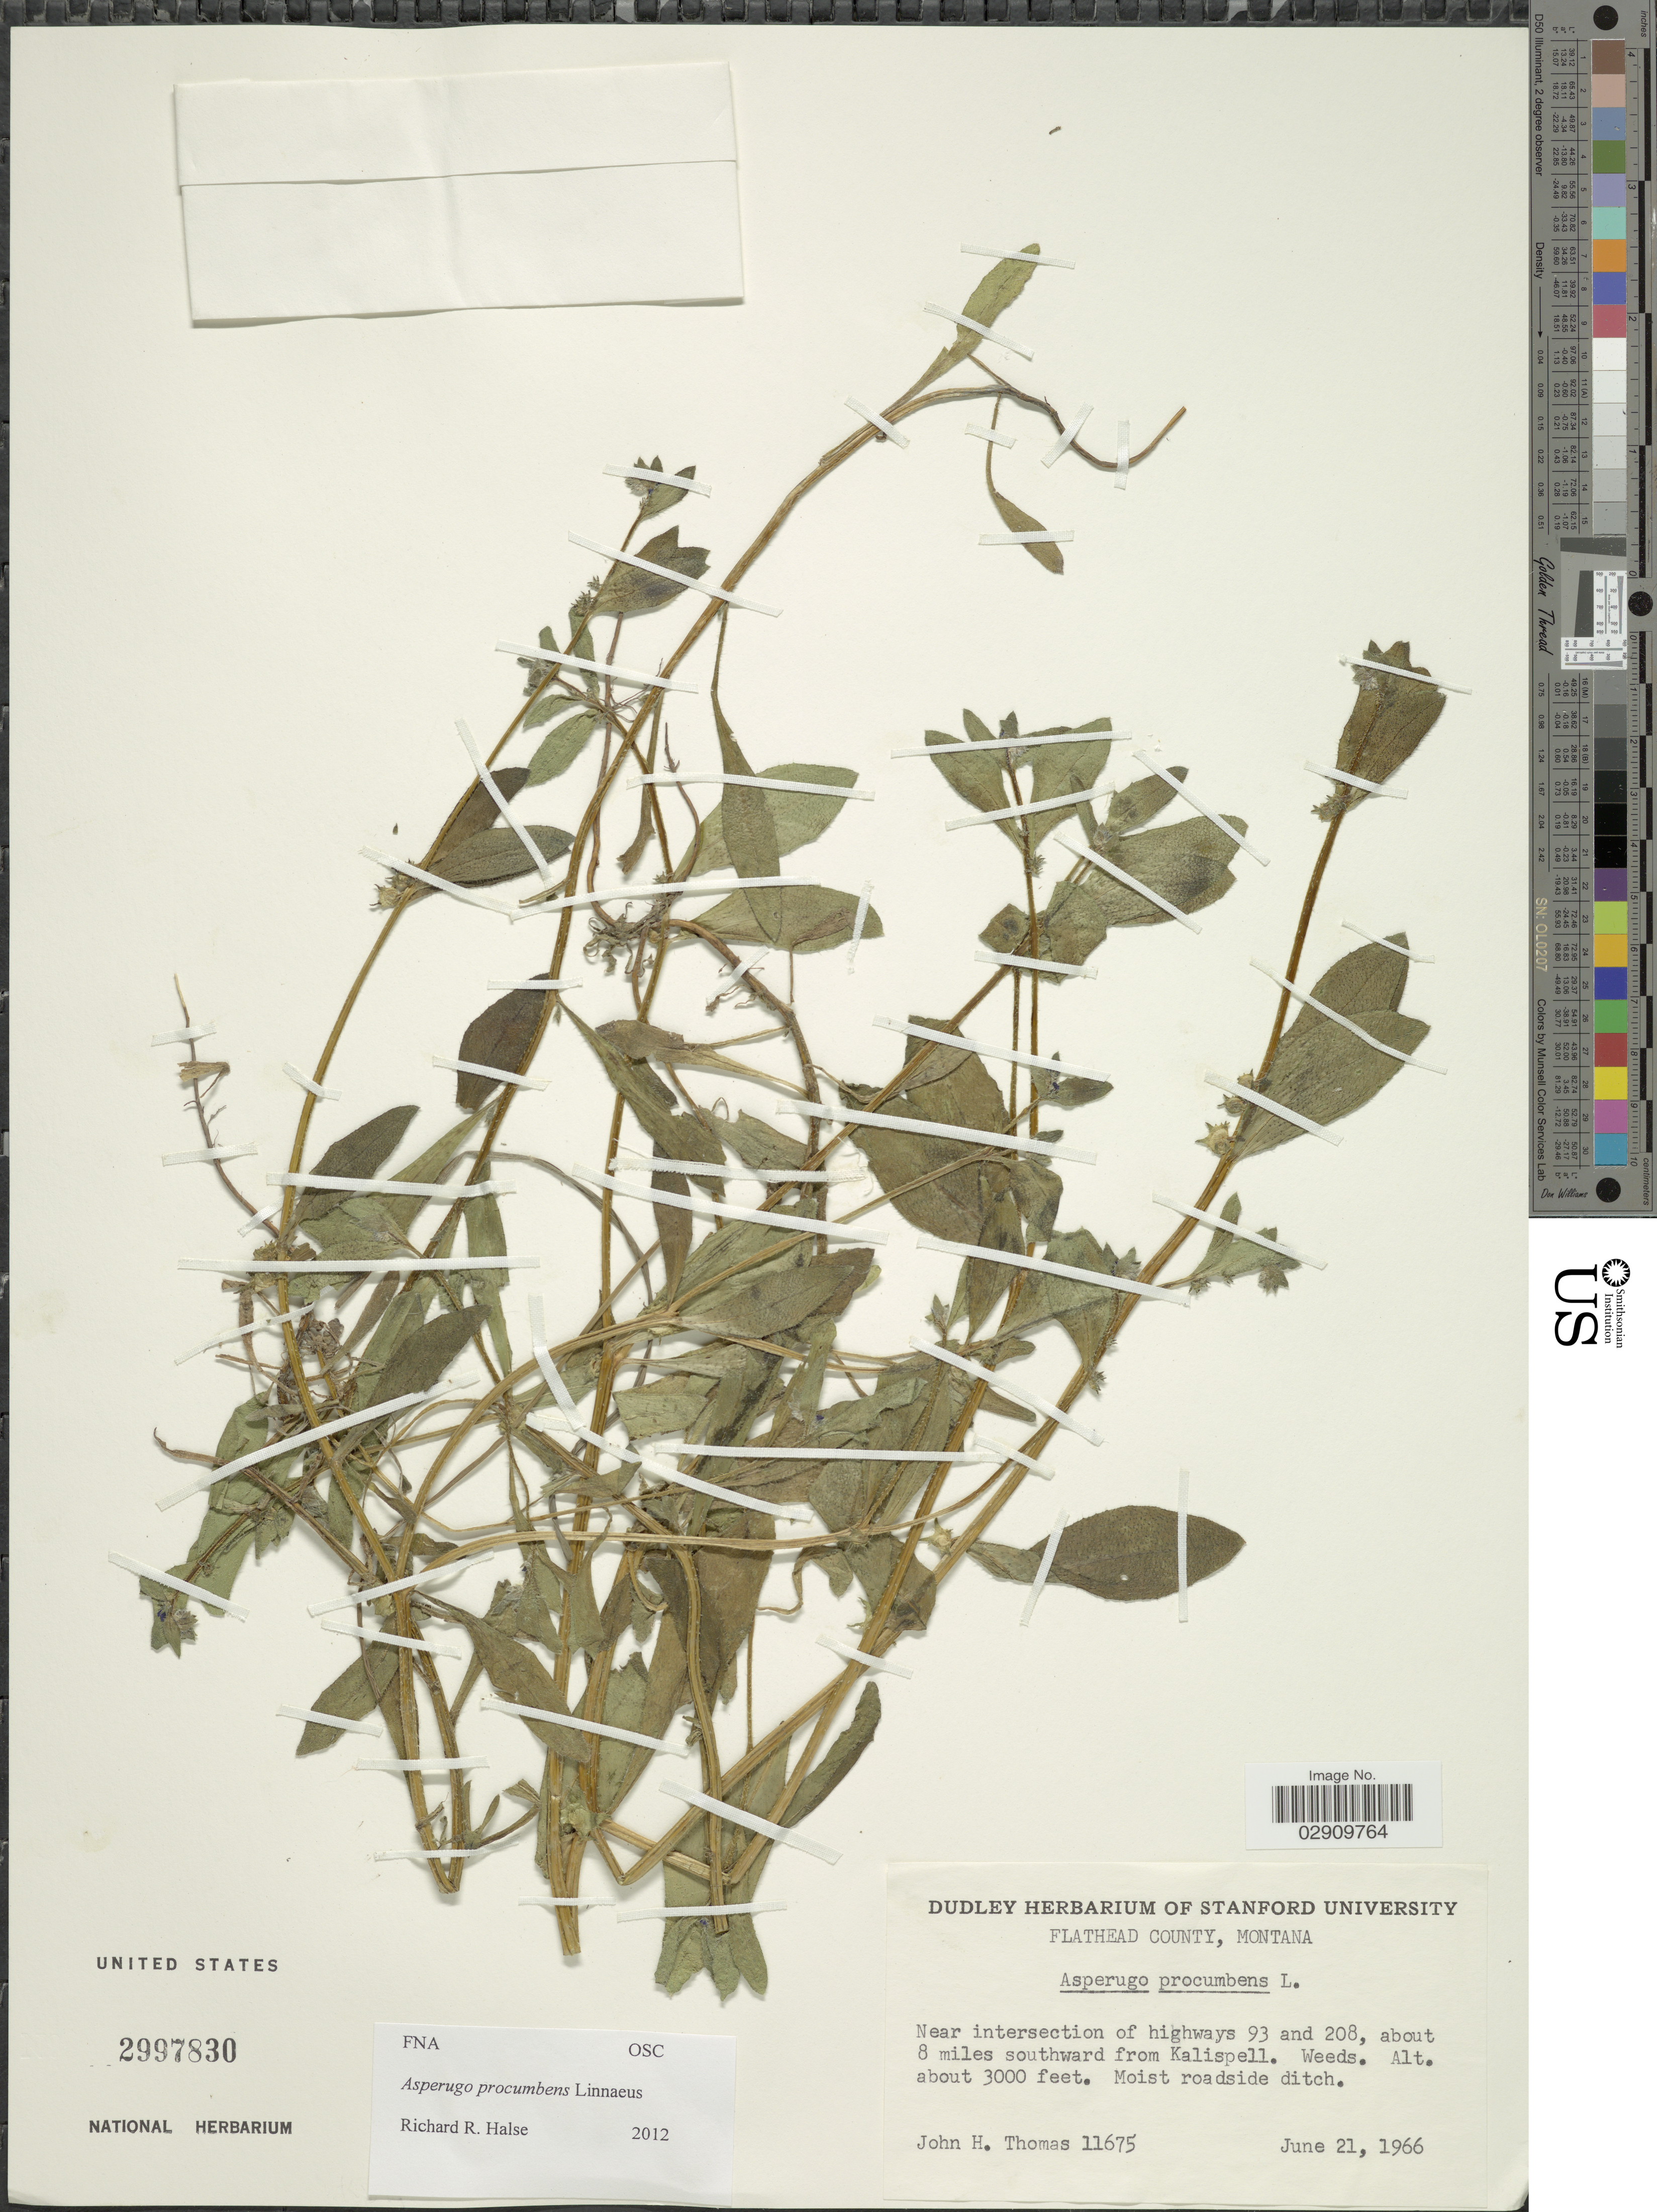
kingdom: Plantae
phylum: Tracheophyta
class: Magnoliopsida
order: Boraginales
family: Boraginaceae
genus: Asperugo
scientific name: Asperugo procumbens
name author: L.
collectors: J. H. Thomas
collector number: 11675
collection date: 1966-06-21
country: United States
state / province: Montana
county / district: Flathead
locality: Near intersection of highways 93 and 208, about 8 miles southward from Kalispell.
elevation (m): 914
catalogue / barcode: US 2997830